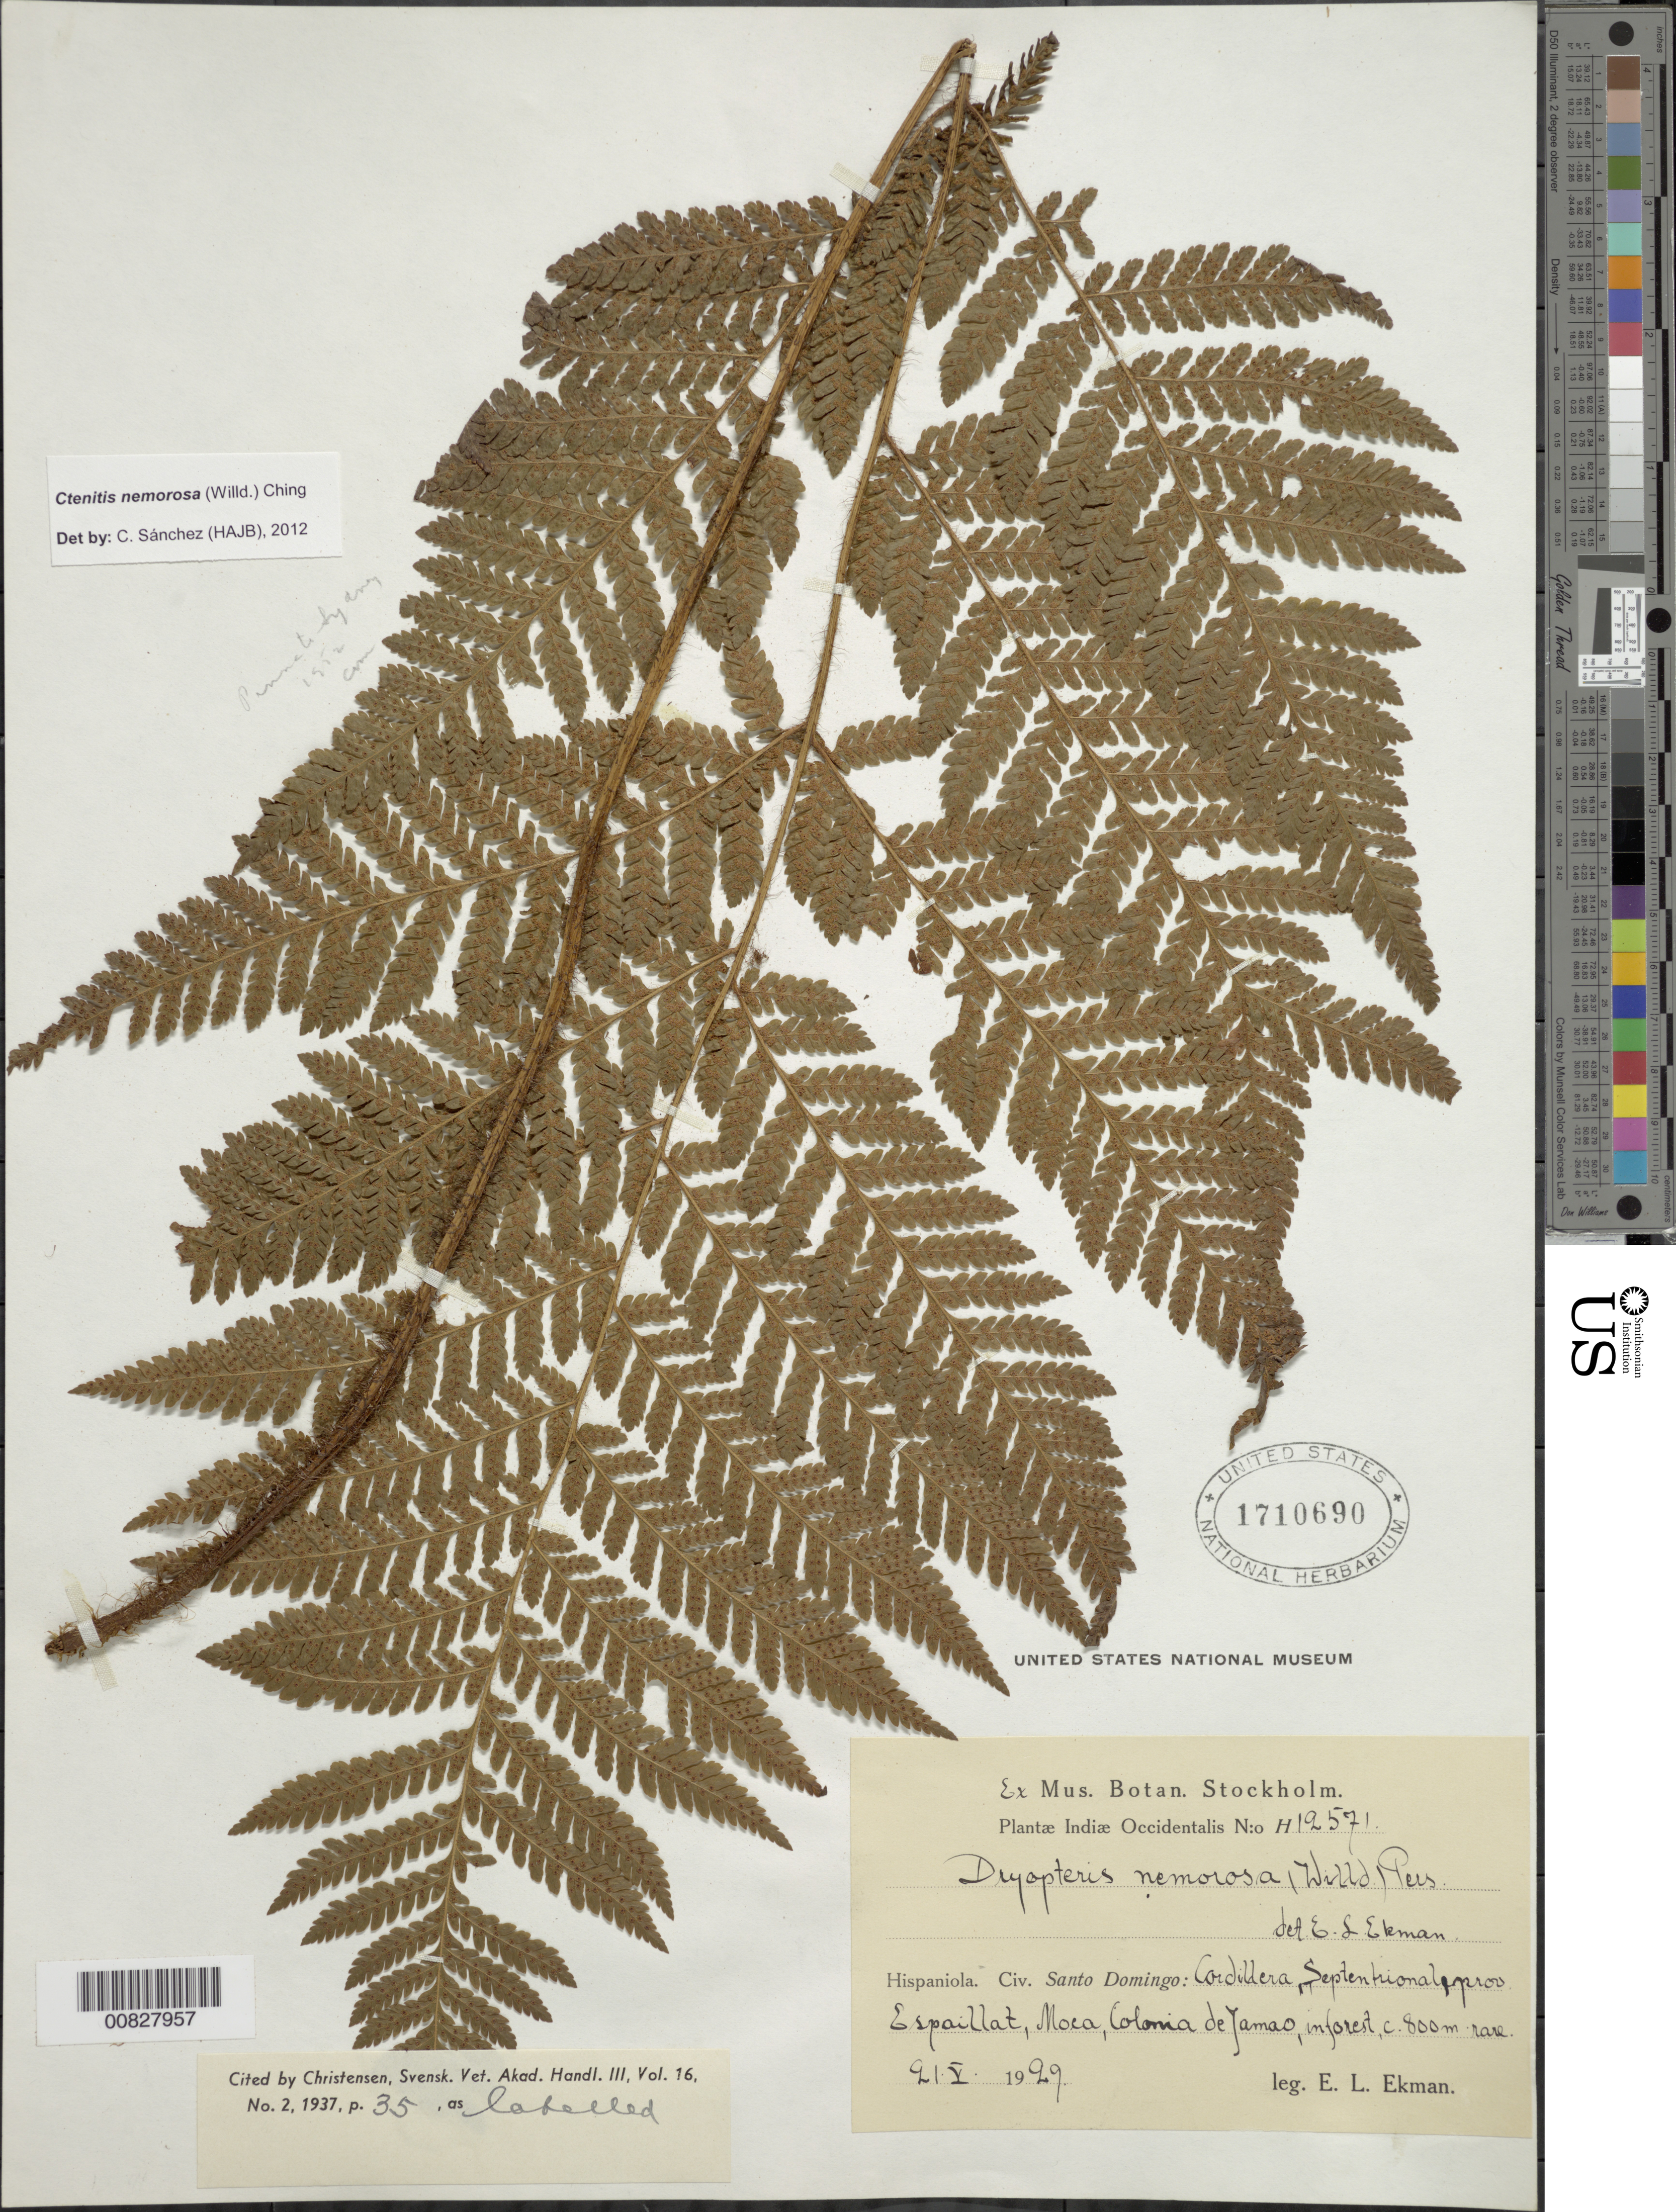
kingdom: Plantae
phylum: Tracheophyta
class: Polypodiopsida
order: Polypodiales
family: Dryopteridaceae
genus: Ctenitis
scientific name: Ctenitis nemorosa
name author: (Willd.) Ching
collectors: E. L. Ekman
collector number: H 12571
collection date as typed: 21 May 1929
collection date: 1929-05-21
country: Dominican Republic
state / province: Espaillat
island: Hispaniola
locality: Cordillera Septentrional, Moca, Colonia de Jamao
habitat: Forest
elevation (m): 800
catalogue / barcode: US 1710690